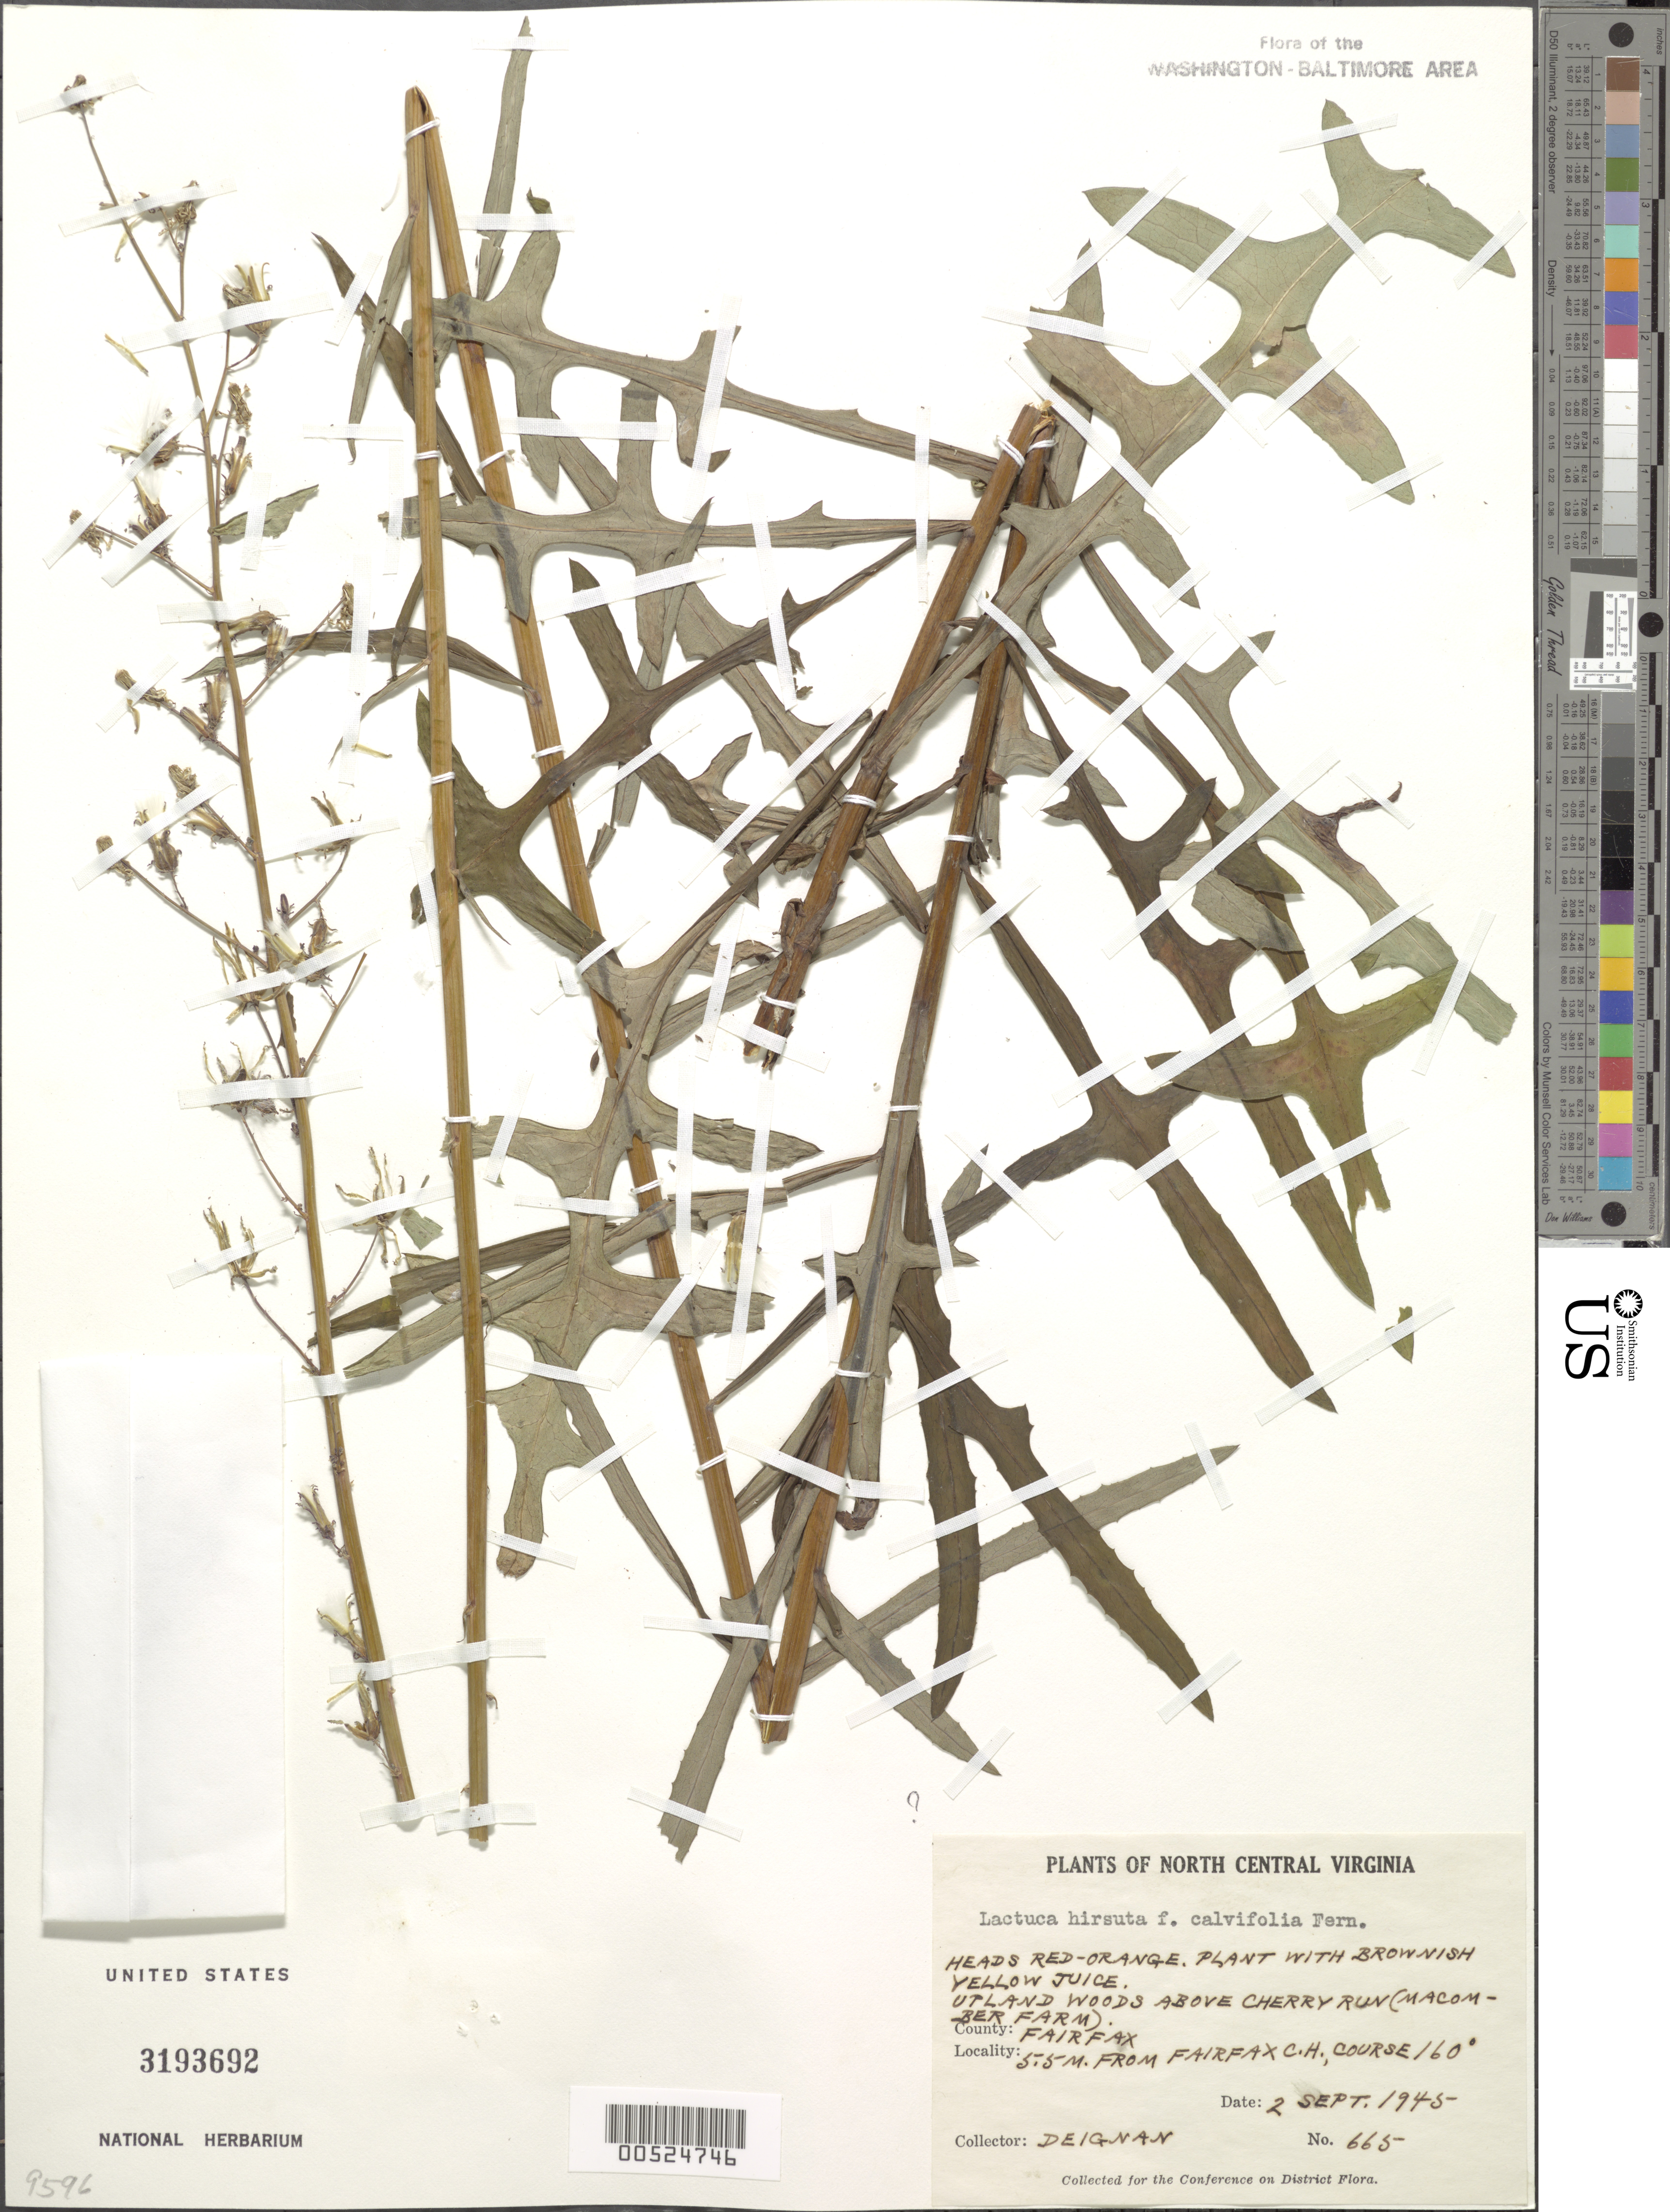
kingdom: Plantae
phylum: Tracheophyta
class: Magnoliopsida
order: Asterales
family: Asteraceae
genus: Lactuca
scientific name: Lactuca hirsuta f. calvifolia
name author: Fernald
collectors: H. Deignan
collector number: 665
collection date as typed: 02 Sep 1945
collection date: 1945-09-02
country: United States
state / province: Virginia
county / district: Fairfax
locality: Fairfax Courthouse, 5.5 mi. from, above Cherry Run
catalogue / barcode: US 3193692